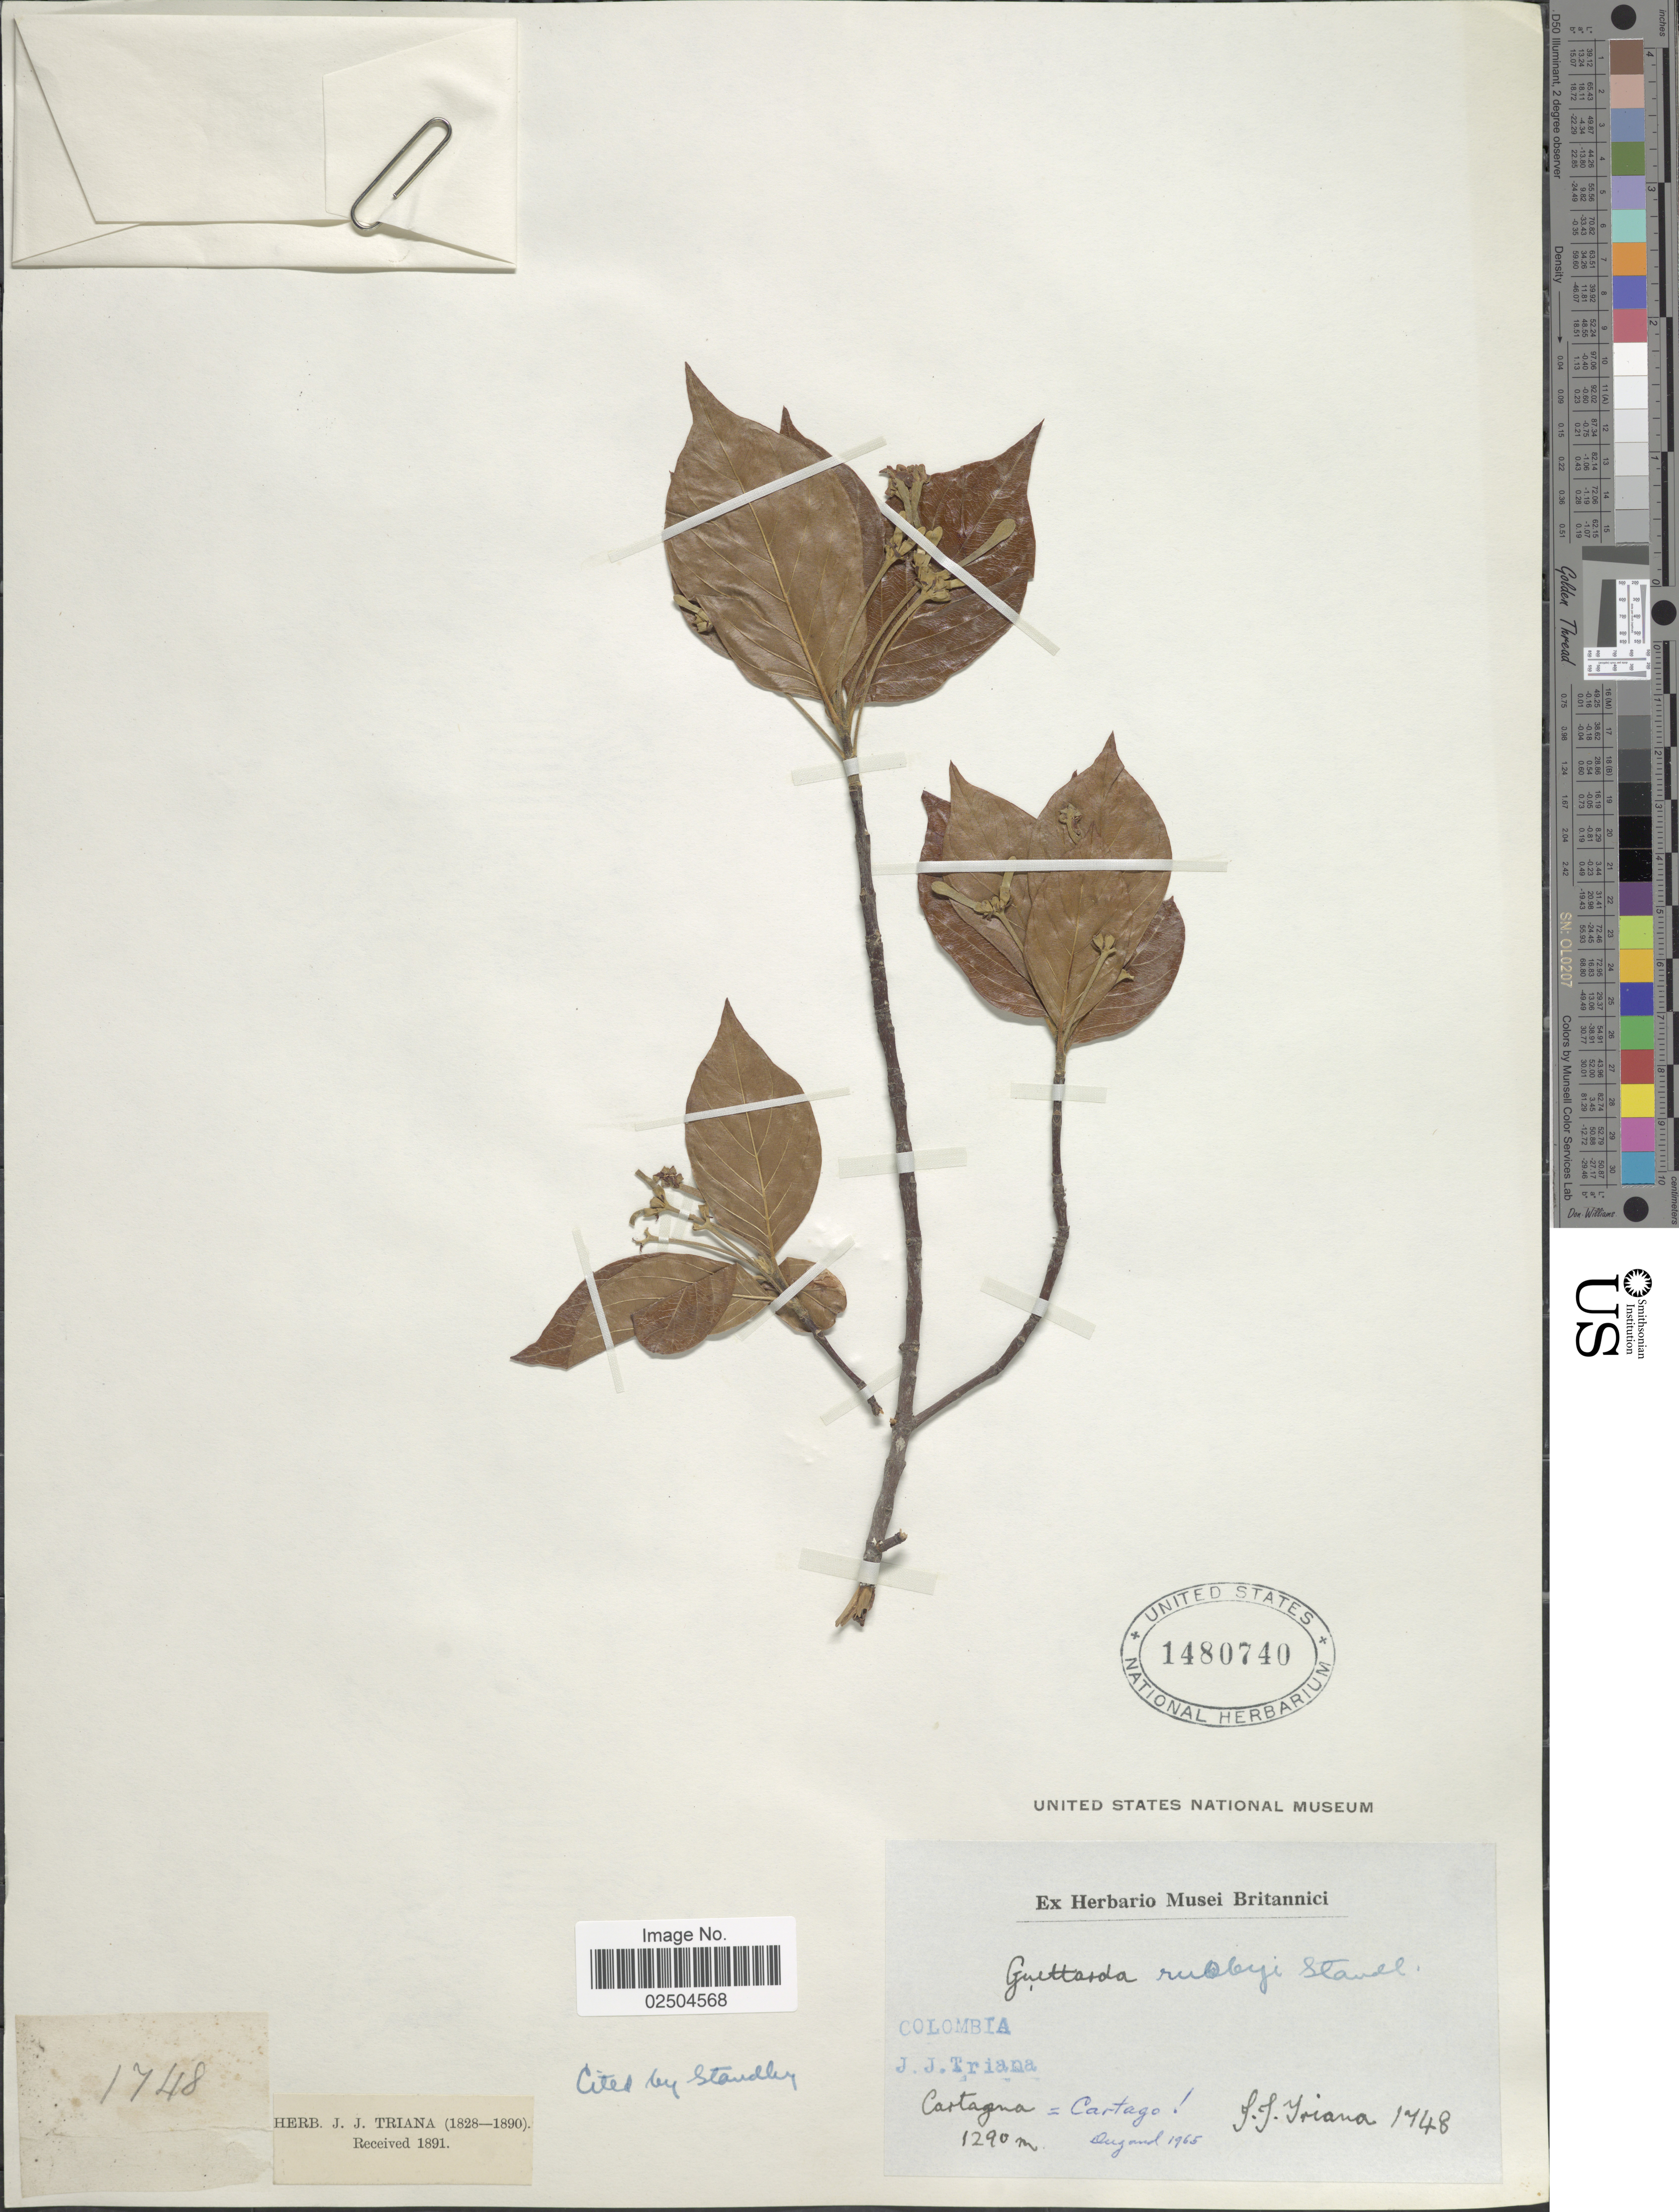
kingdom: Plantae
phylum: Tracheophyta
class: Magnoliopsida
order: Gentianales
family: Rubiaceae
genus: Guettarda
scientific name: Guettarda rusbyi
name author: Standl.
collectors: J. J. Triana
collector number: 1748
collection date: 1828/1890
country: Colombia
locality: Cartago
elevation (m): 1290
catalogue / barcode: US 1480740